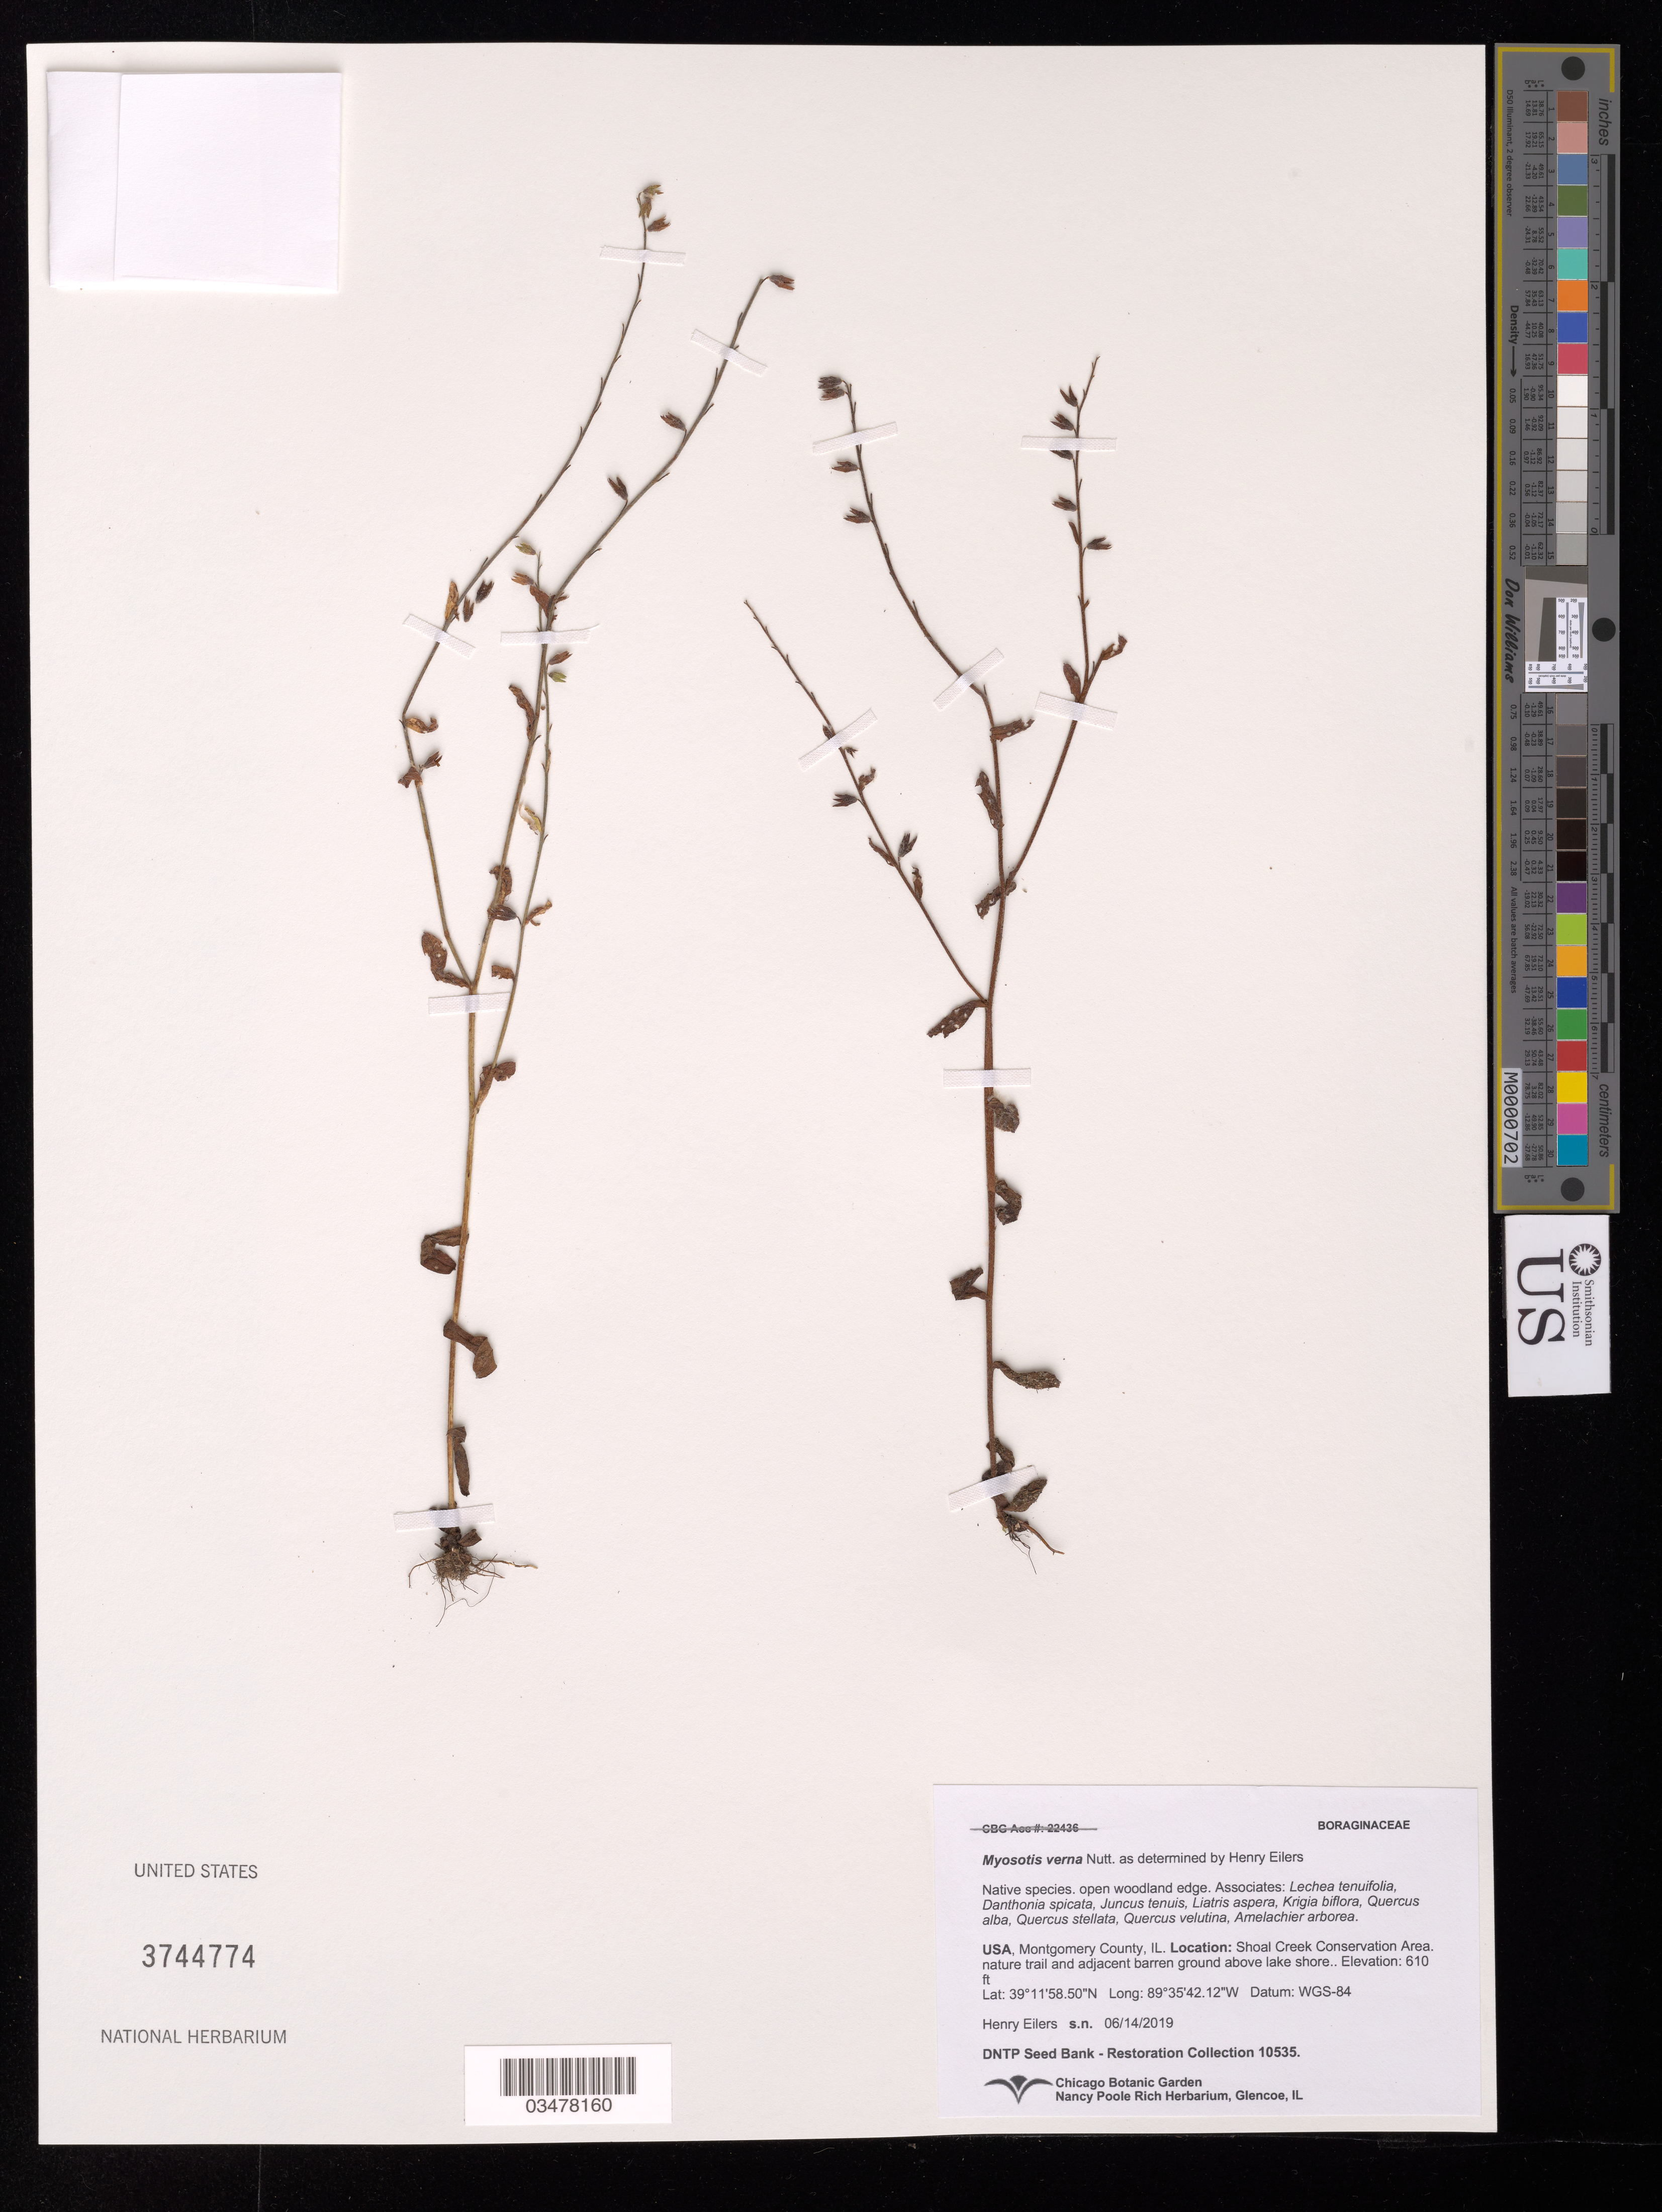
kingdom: Plantae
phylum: Tracheophyta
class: Magnoliopsida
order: Boraginales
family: Boraginaceae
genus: Myosotis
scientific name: Myosotis verna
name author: Nutt.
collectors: H. Eilers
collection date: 2019-06-14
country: United States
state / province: Illinois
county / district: Montgomery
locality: Shoal Creek Conservation Area, nature trail and agjacent barren ground above lake shore.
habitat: Open woodland edge.With Juncus tenuis, Liatris aspera, Krigia biflora, Quercus alba, ect.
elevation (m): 186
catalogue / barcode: US 3744774